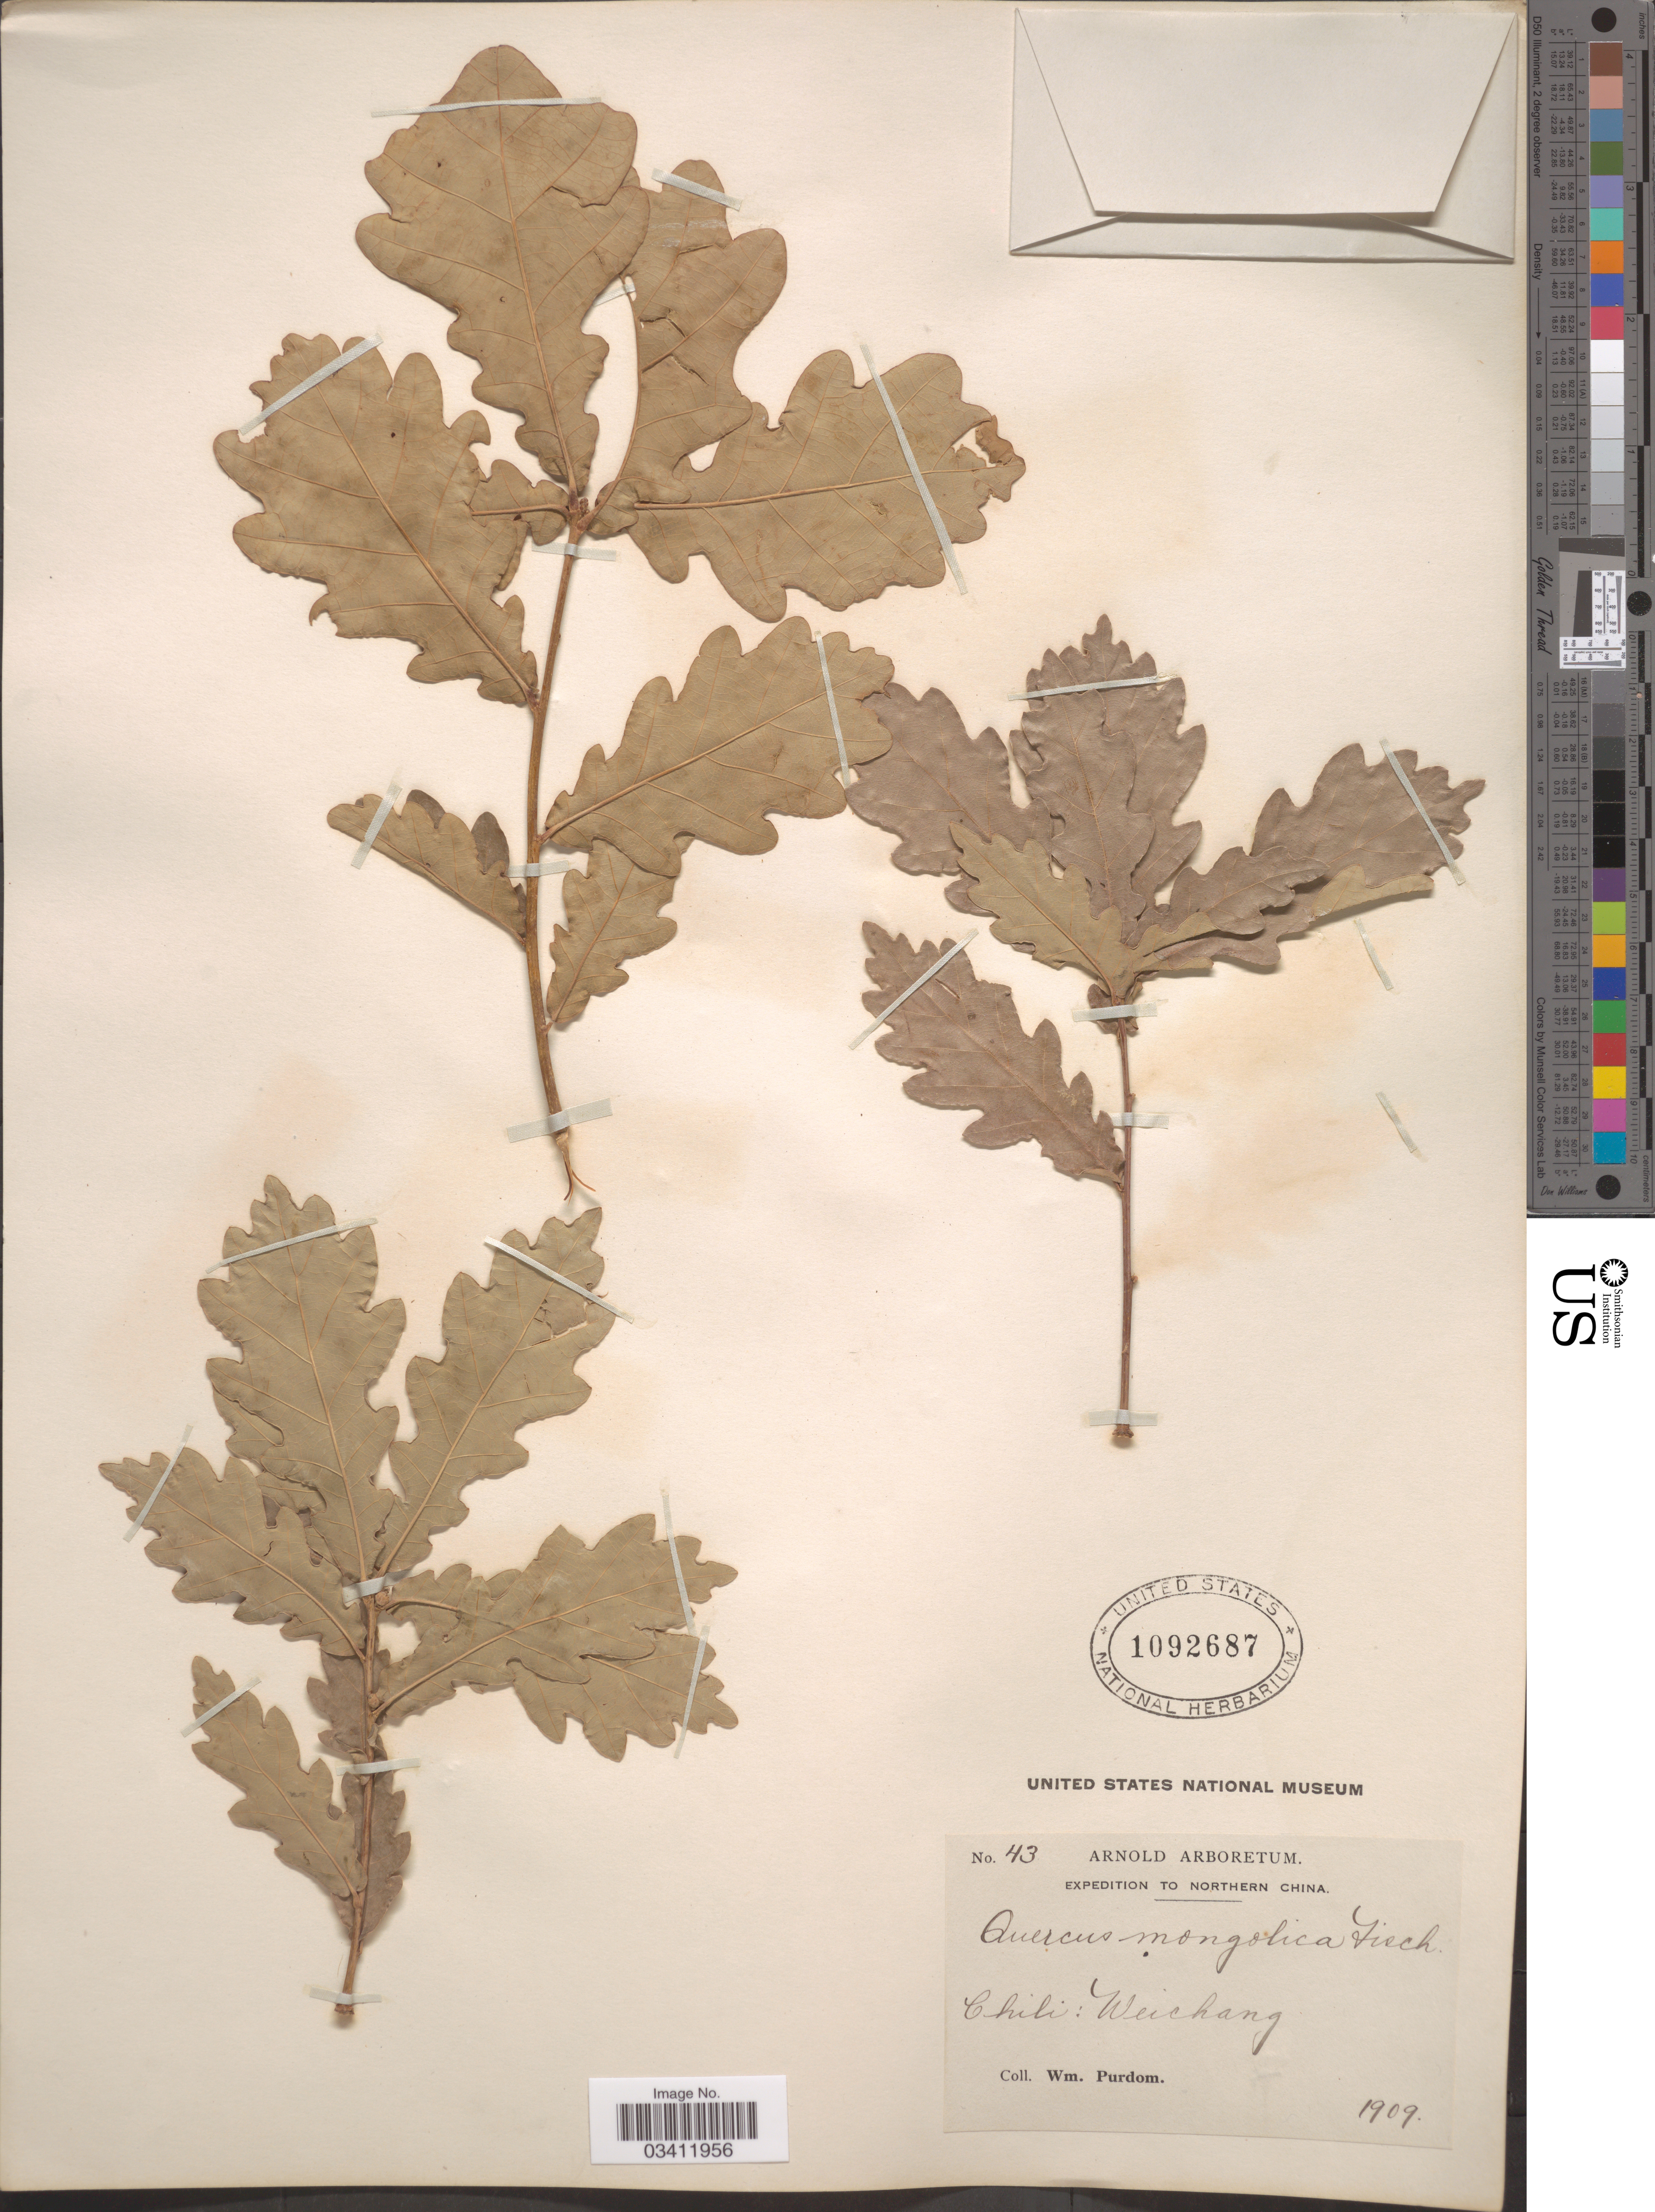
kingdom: Plantae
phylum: Tracheophyta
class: Magnoliopsida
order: Fagales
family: Fagaceae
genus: Quercus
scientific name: Quercus mongolica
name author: Fisch. ex Ledeb.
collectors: W. Purdom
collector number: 43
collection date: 1909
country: China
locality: Northern China. Chili: Weichang.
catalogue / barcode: US 1092687